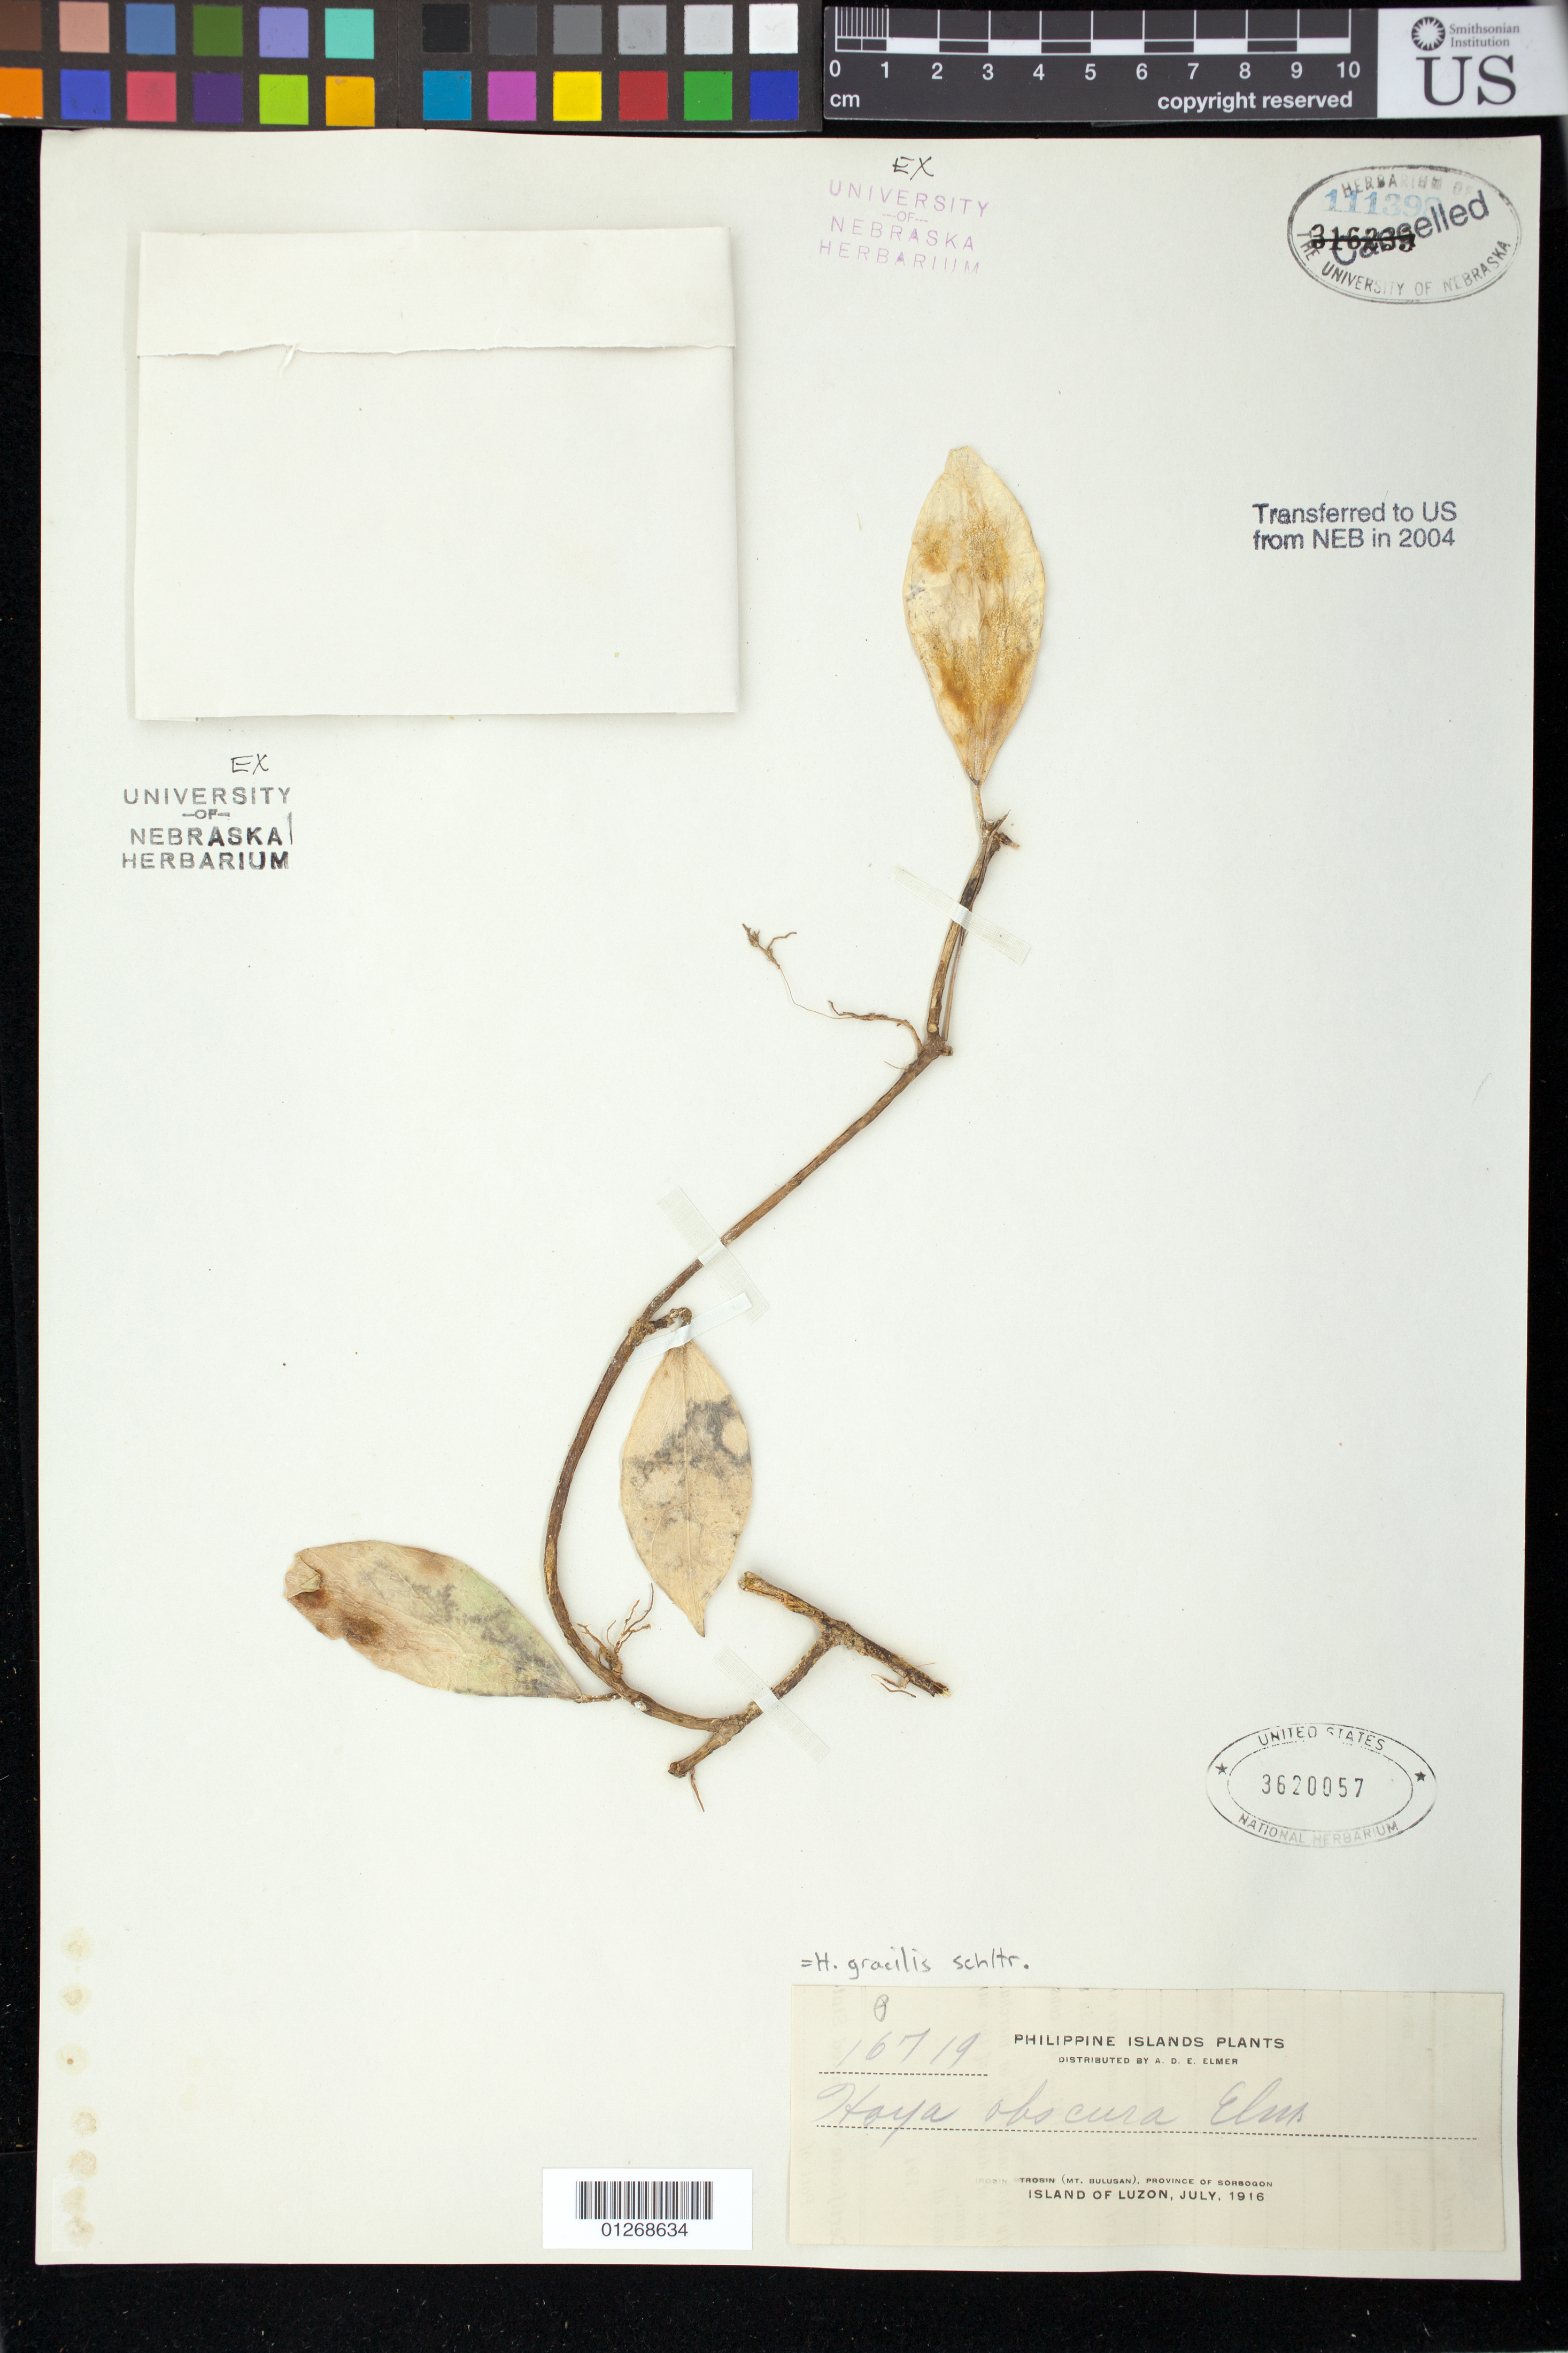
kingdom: Plantae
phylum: Tracheophyta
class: Magnoliopsida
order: Gentianales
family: Apocynaceae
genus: Hoya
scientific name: Hoya obscura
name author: Elmer ex C.M. Burton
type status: Type Collection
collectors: A. D. E. Elmer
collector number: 16719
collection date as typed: Jul 1916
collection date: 1916-07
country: Philippines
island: Luzon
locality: Trosin (Mt. Bulusan), Province of Sorsogon.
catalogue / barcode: US 3620057